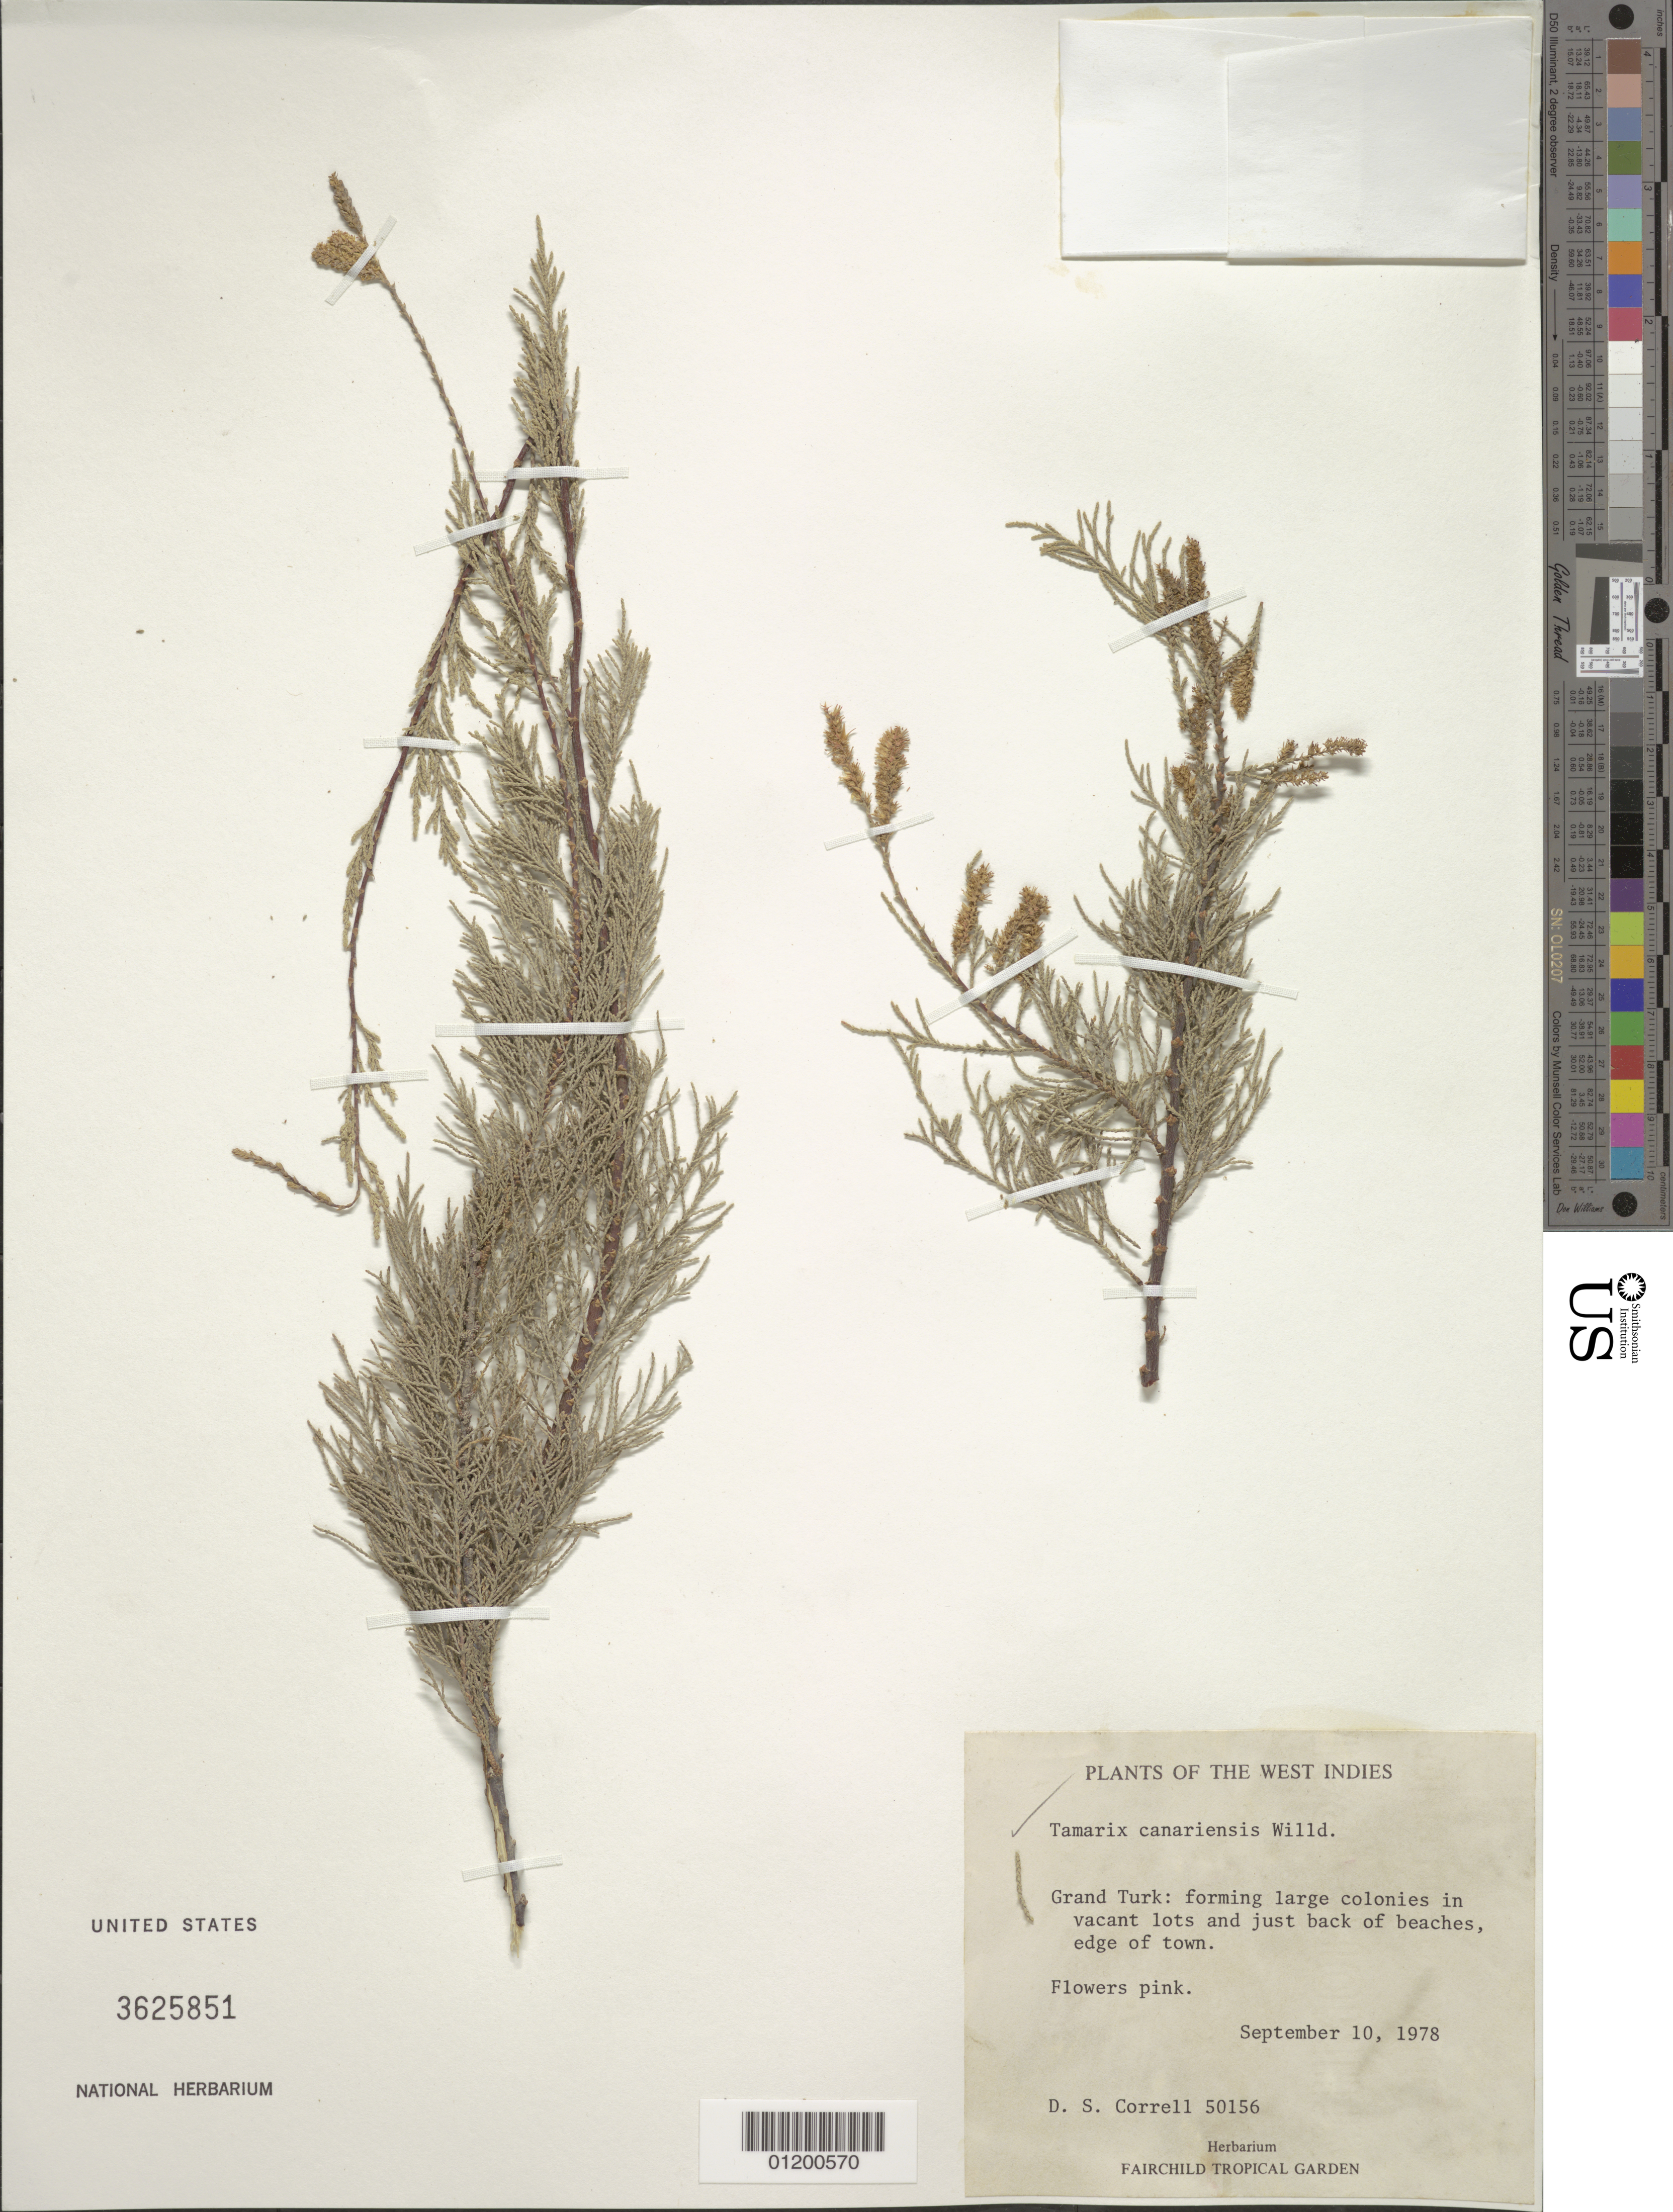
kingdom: Plantae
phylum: Tracheophyta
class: Magnoliopsida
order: Caryophyllales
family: Tamaricaceae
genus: Tamarix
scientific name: Tamarix canariensis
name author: Willd.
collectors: D. S. Correll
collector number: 50156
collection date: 1978-09-10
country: Bahamas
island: Grand Turk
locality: Forming large colonies in vacant lots and just back of beaches, edge of town.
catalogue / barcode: US 3625851